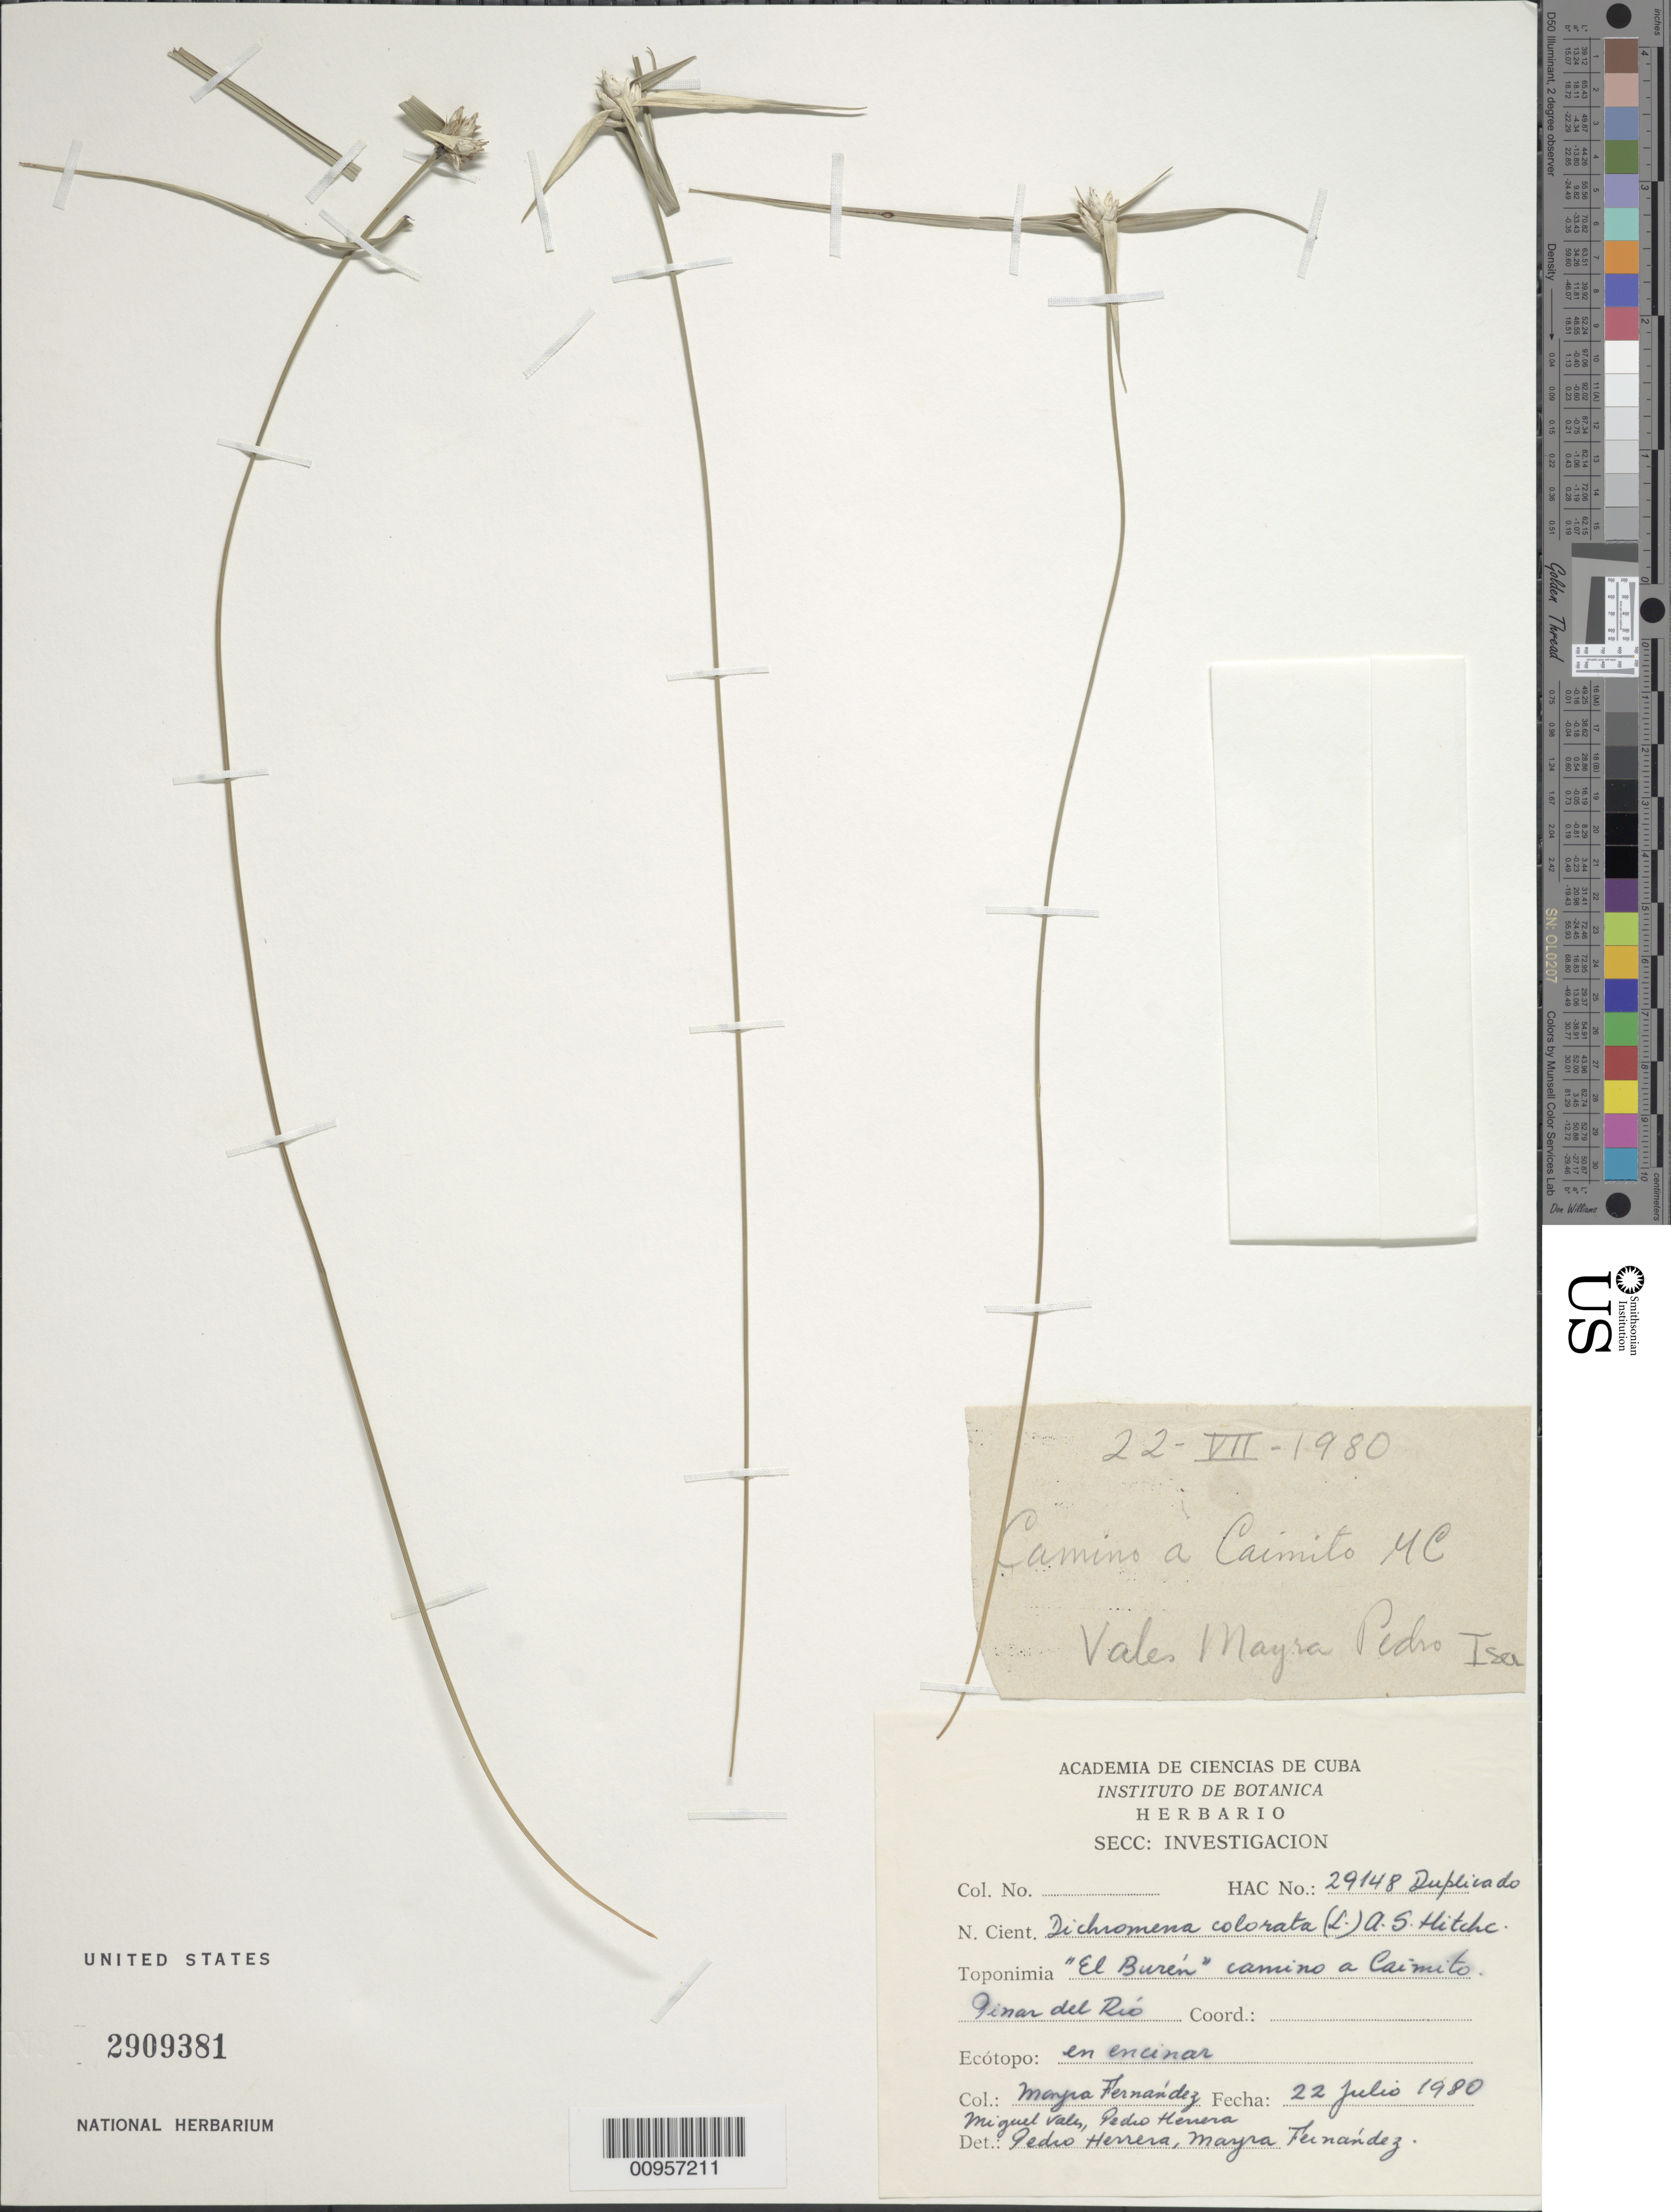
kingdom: Plantae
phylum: Tracheophyta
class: Liliopsida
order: Poales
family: Cyperaceae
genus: Rhynchospora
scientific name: Rhynchospora colorata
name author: (L.) H. Pfeiff.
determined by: Herrera, P.; Fernández, Mayra; Fernández, M.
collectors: M. Fernández, M. Vales & Herrera, P.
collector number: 29148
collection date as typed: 22 Jul 1980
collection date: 1980-07-22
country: Cuba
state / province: Pinar del Rio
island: Cuba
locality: Camino a Caimito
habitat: En encinar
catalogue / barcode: US 2909371